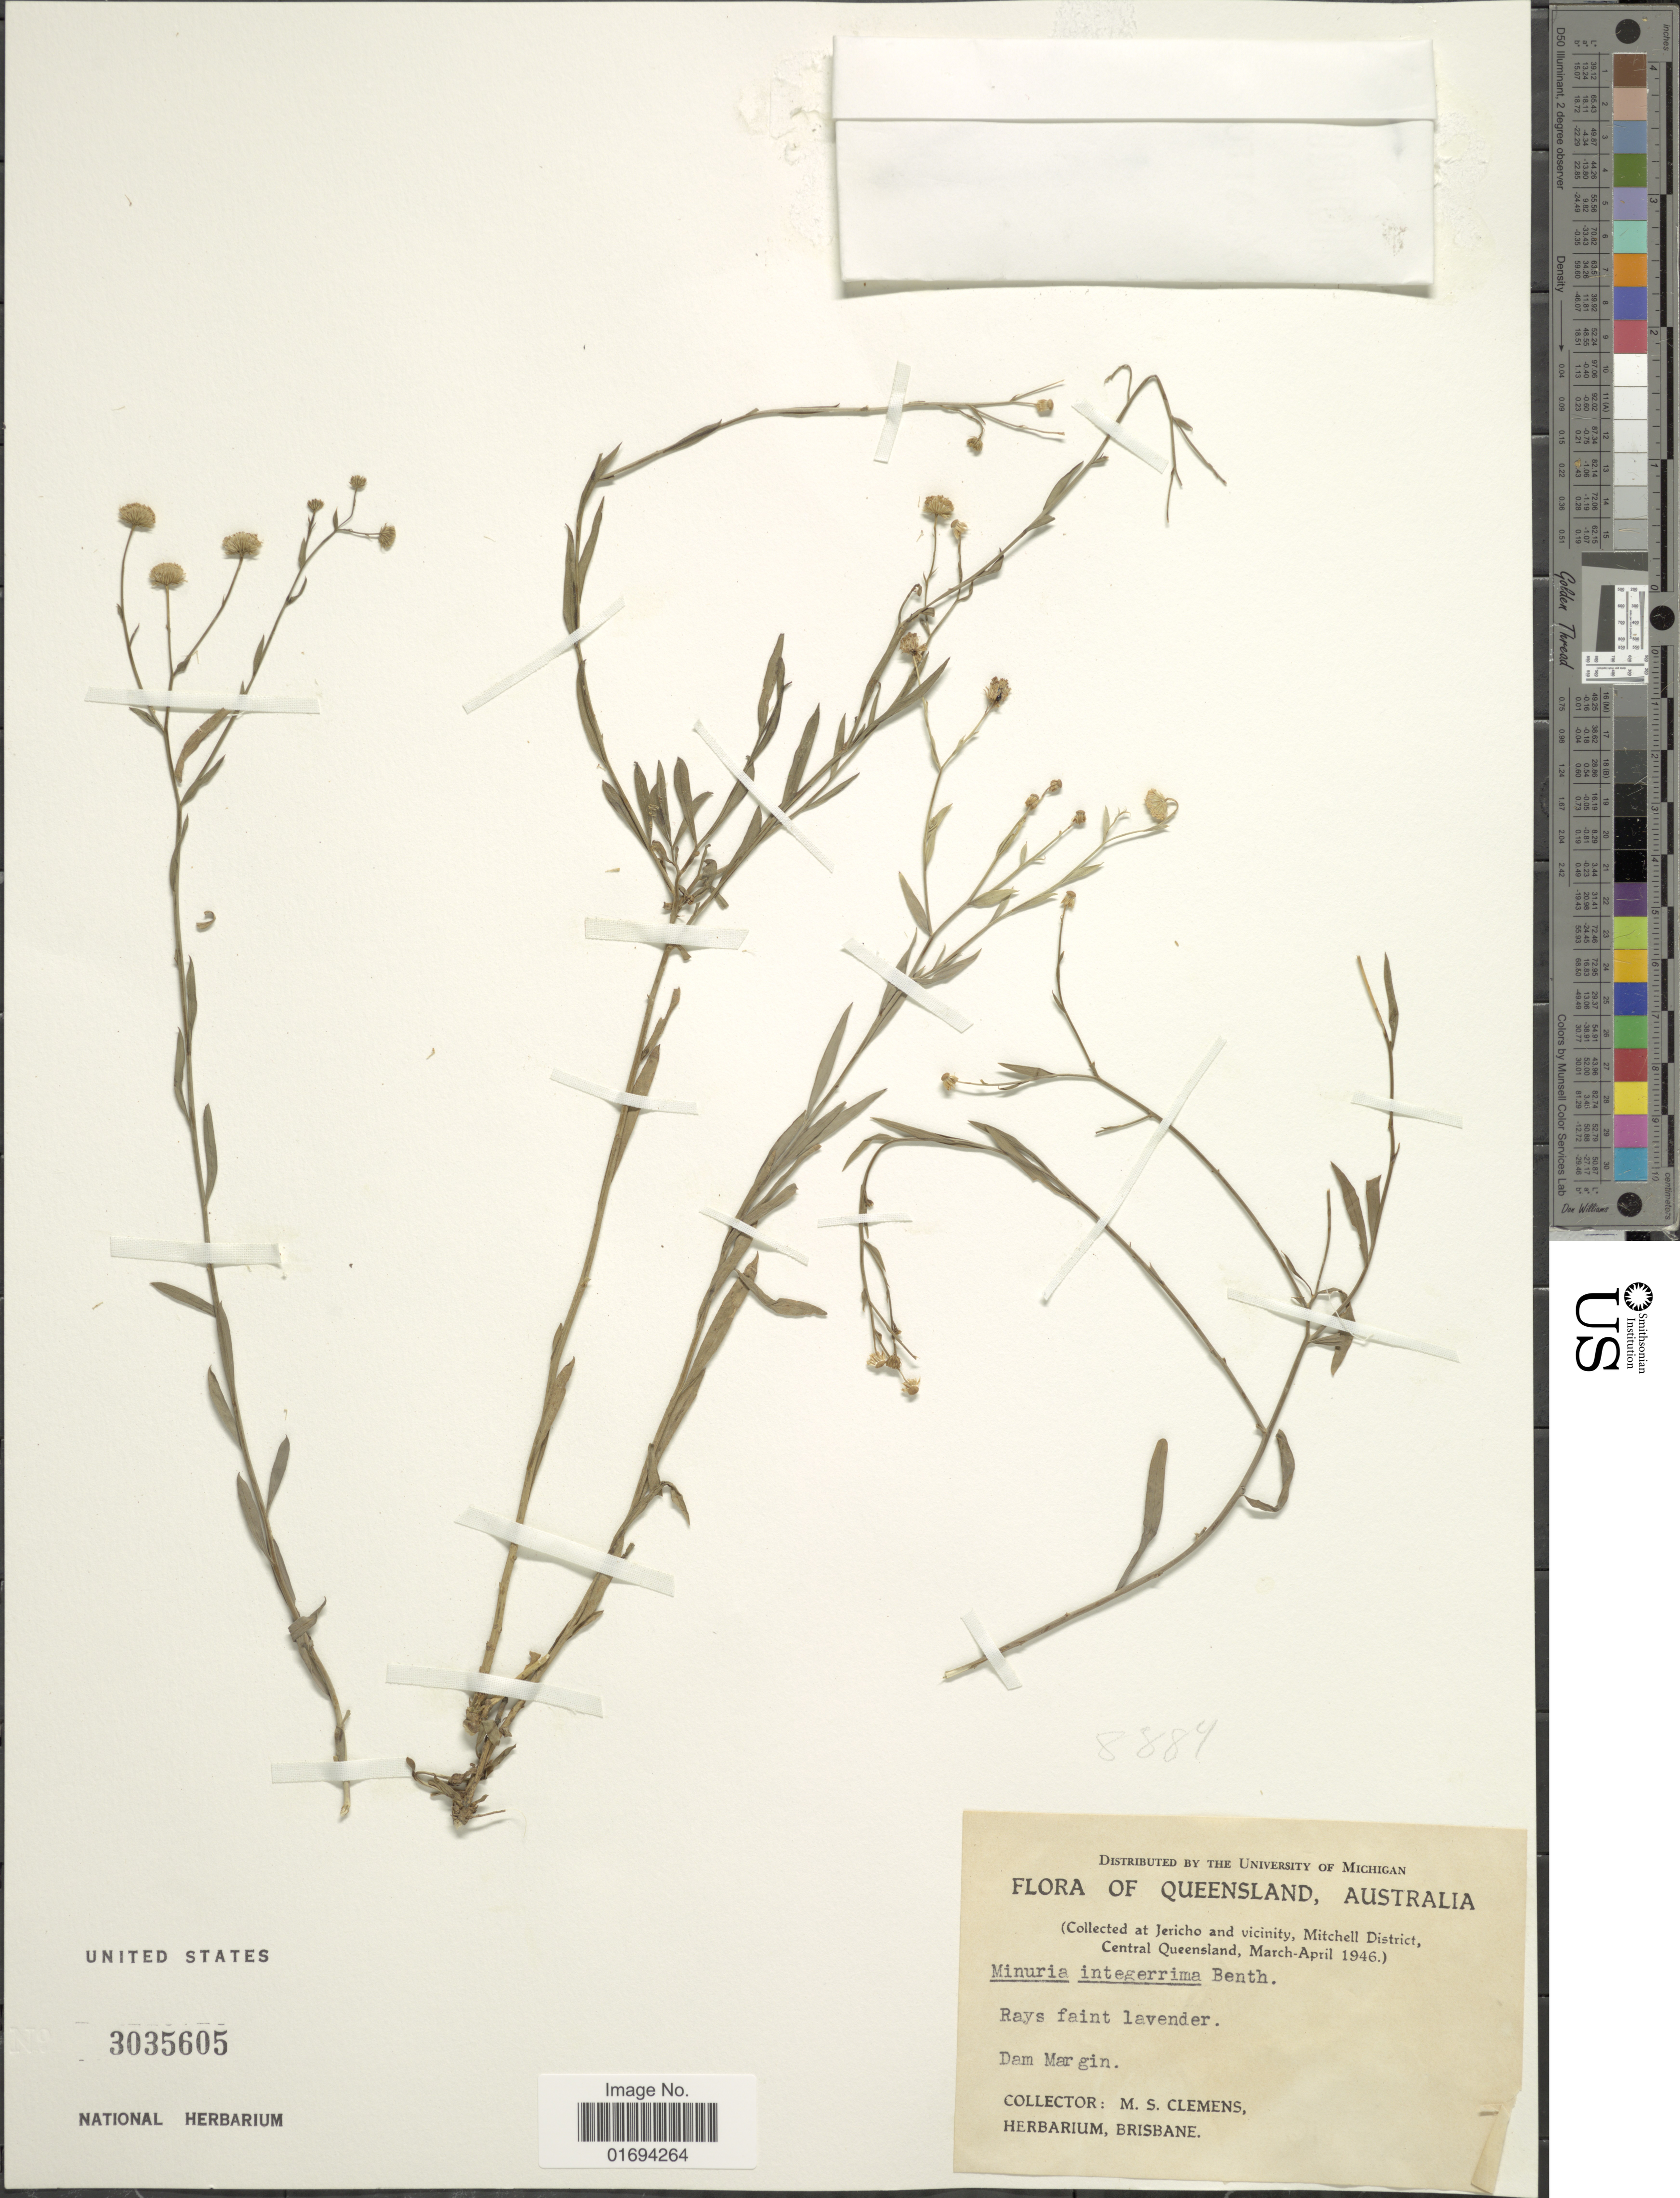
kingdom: Plantae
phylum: Tracheophyta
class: Magnoliopsida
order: Asterales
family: Asteraceae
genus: Minuria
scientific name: Minuria integerrima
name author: (DC.) Benth.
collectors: M. S. Clemens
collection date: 1946-03/1946-04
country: Australia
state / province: Queensland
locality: Jericho and vicinity, Mitchell District, Central Queensland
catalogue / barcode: US 3035605